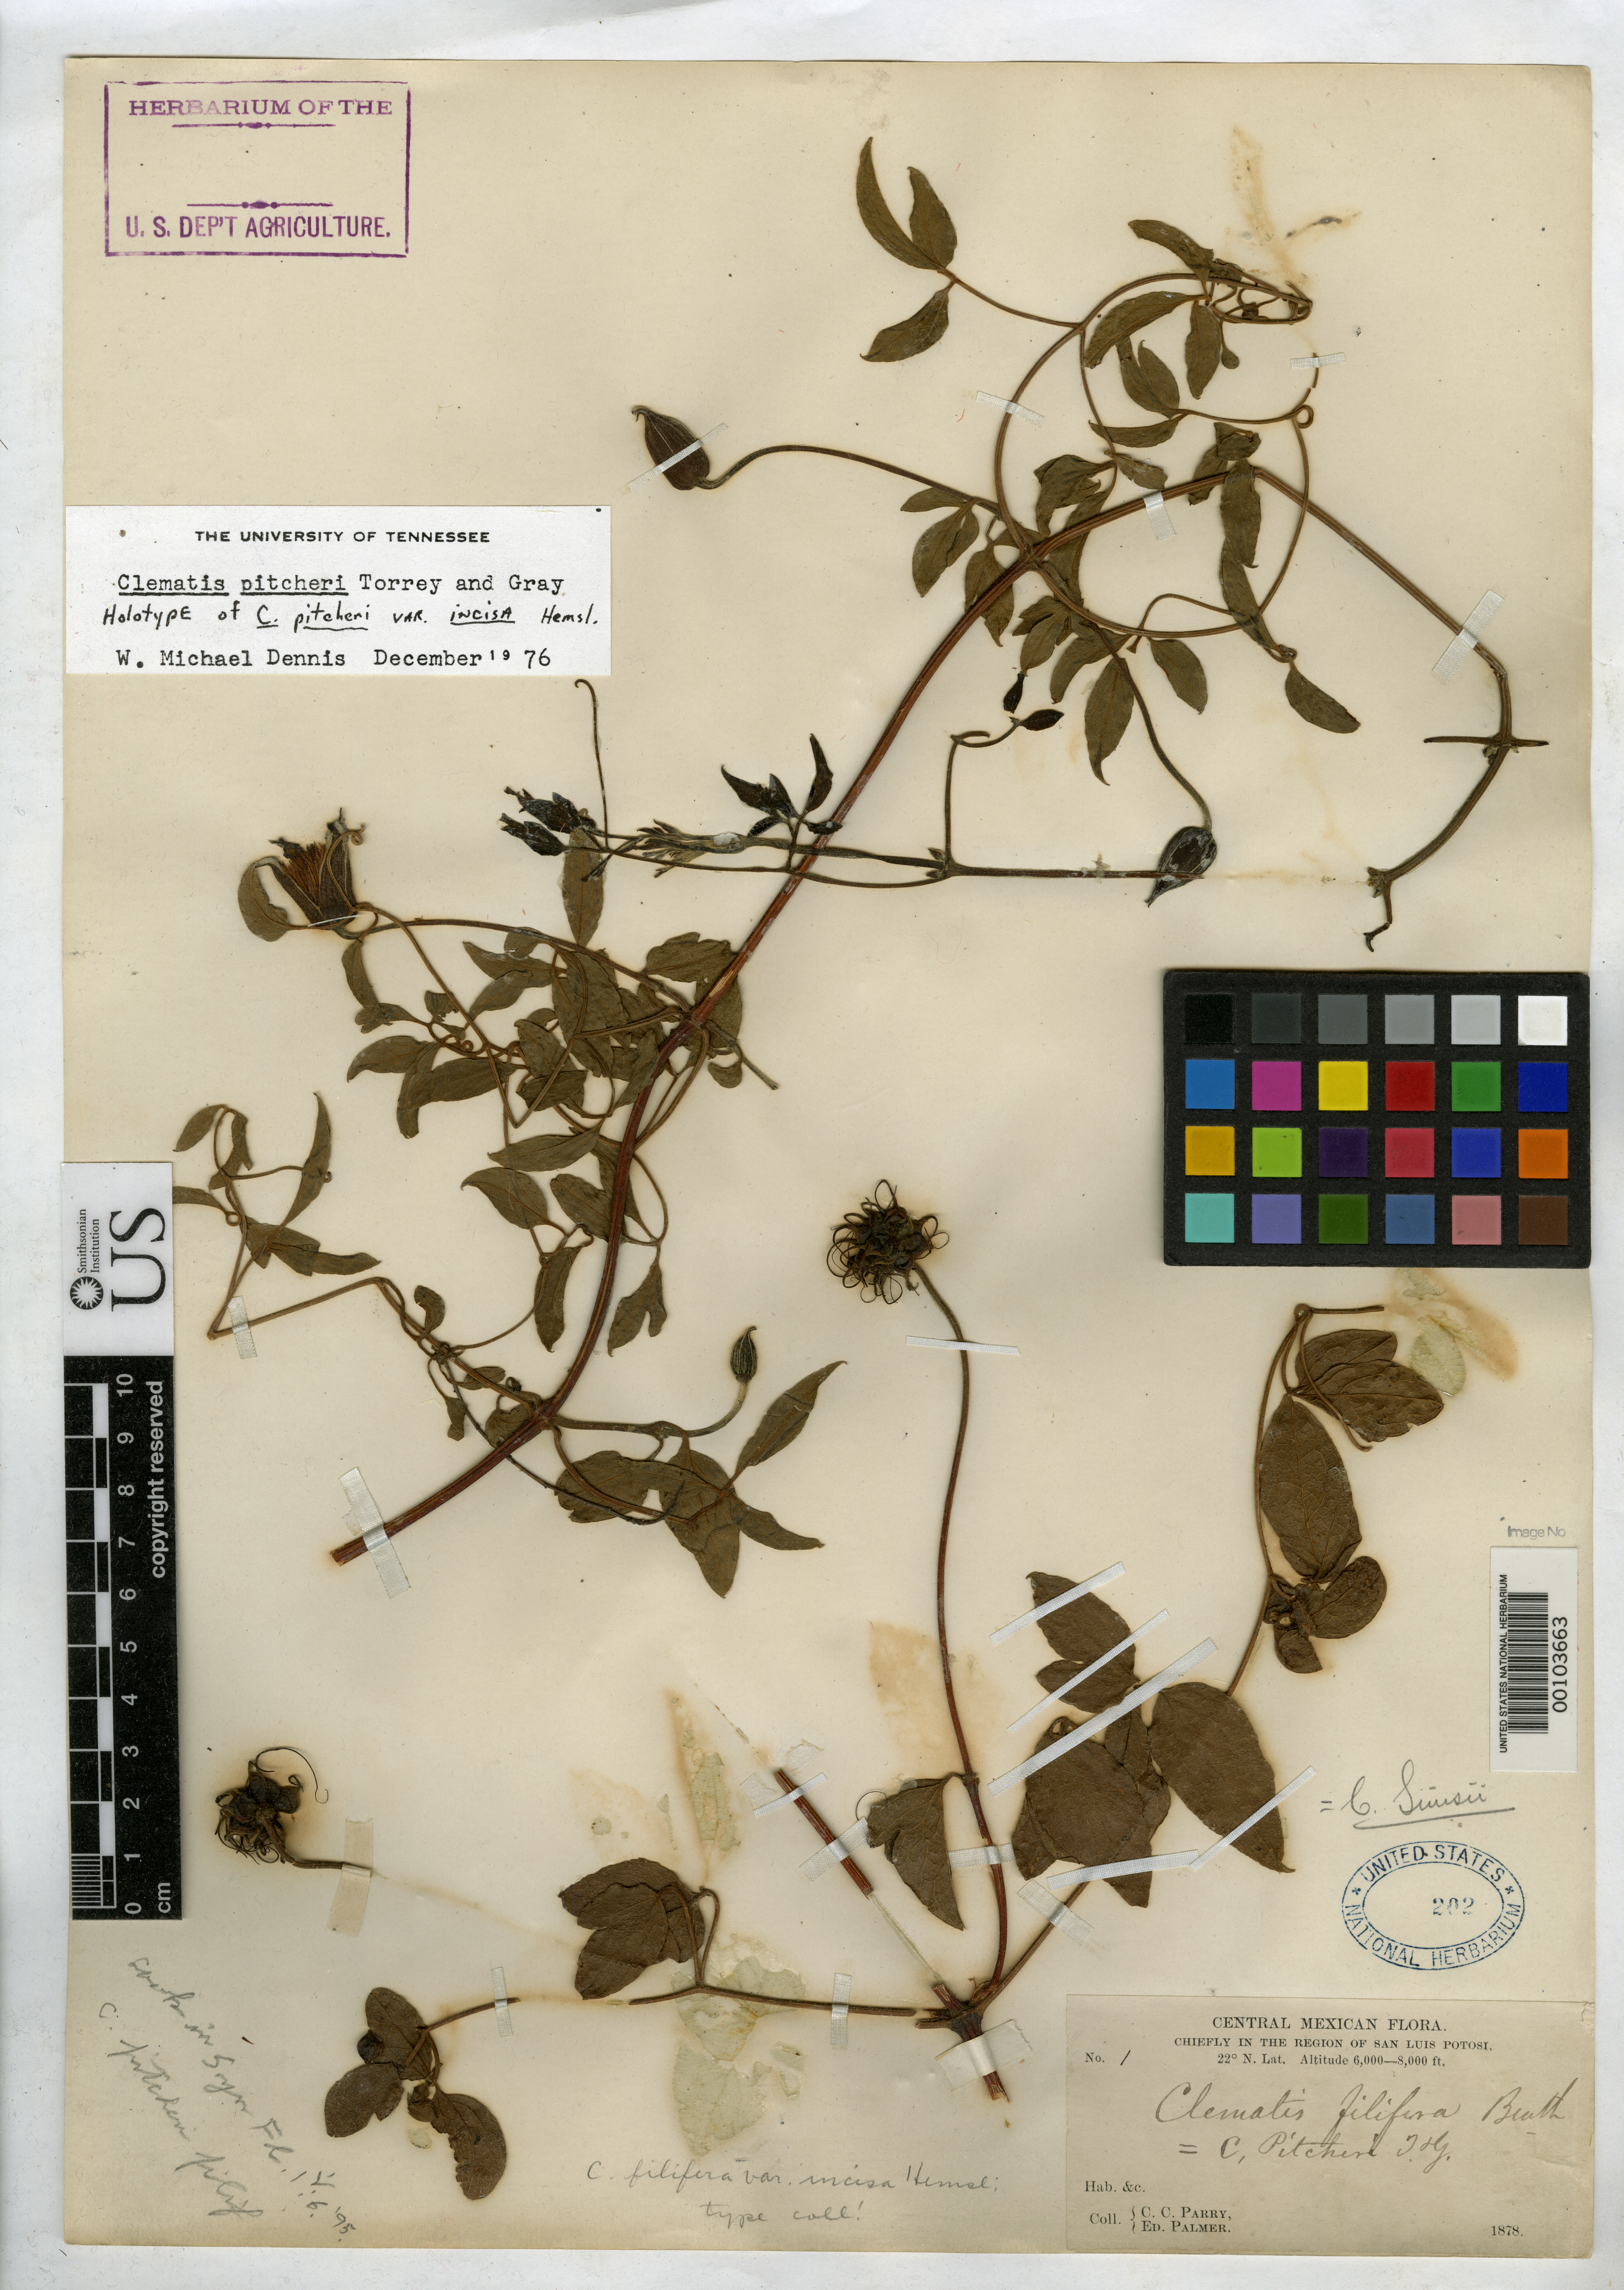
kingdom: Plantae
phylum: Tracheophyta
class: Magnoliopsida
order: Ranunculales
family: Ranunculaceae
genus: Clematis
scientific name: Clematis filifera var. incisa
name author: Hemsl.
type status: Isotype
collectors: C. C. Parry & E. Palmer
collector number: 1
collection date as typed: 1878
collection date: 1878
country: Mexico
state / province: San Luis Potosi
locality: (lat/long recorded as: lat=22:0:0:N long=:::)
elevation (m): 183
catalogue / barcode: US 202